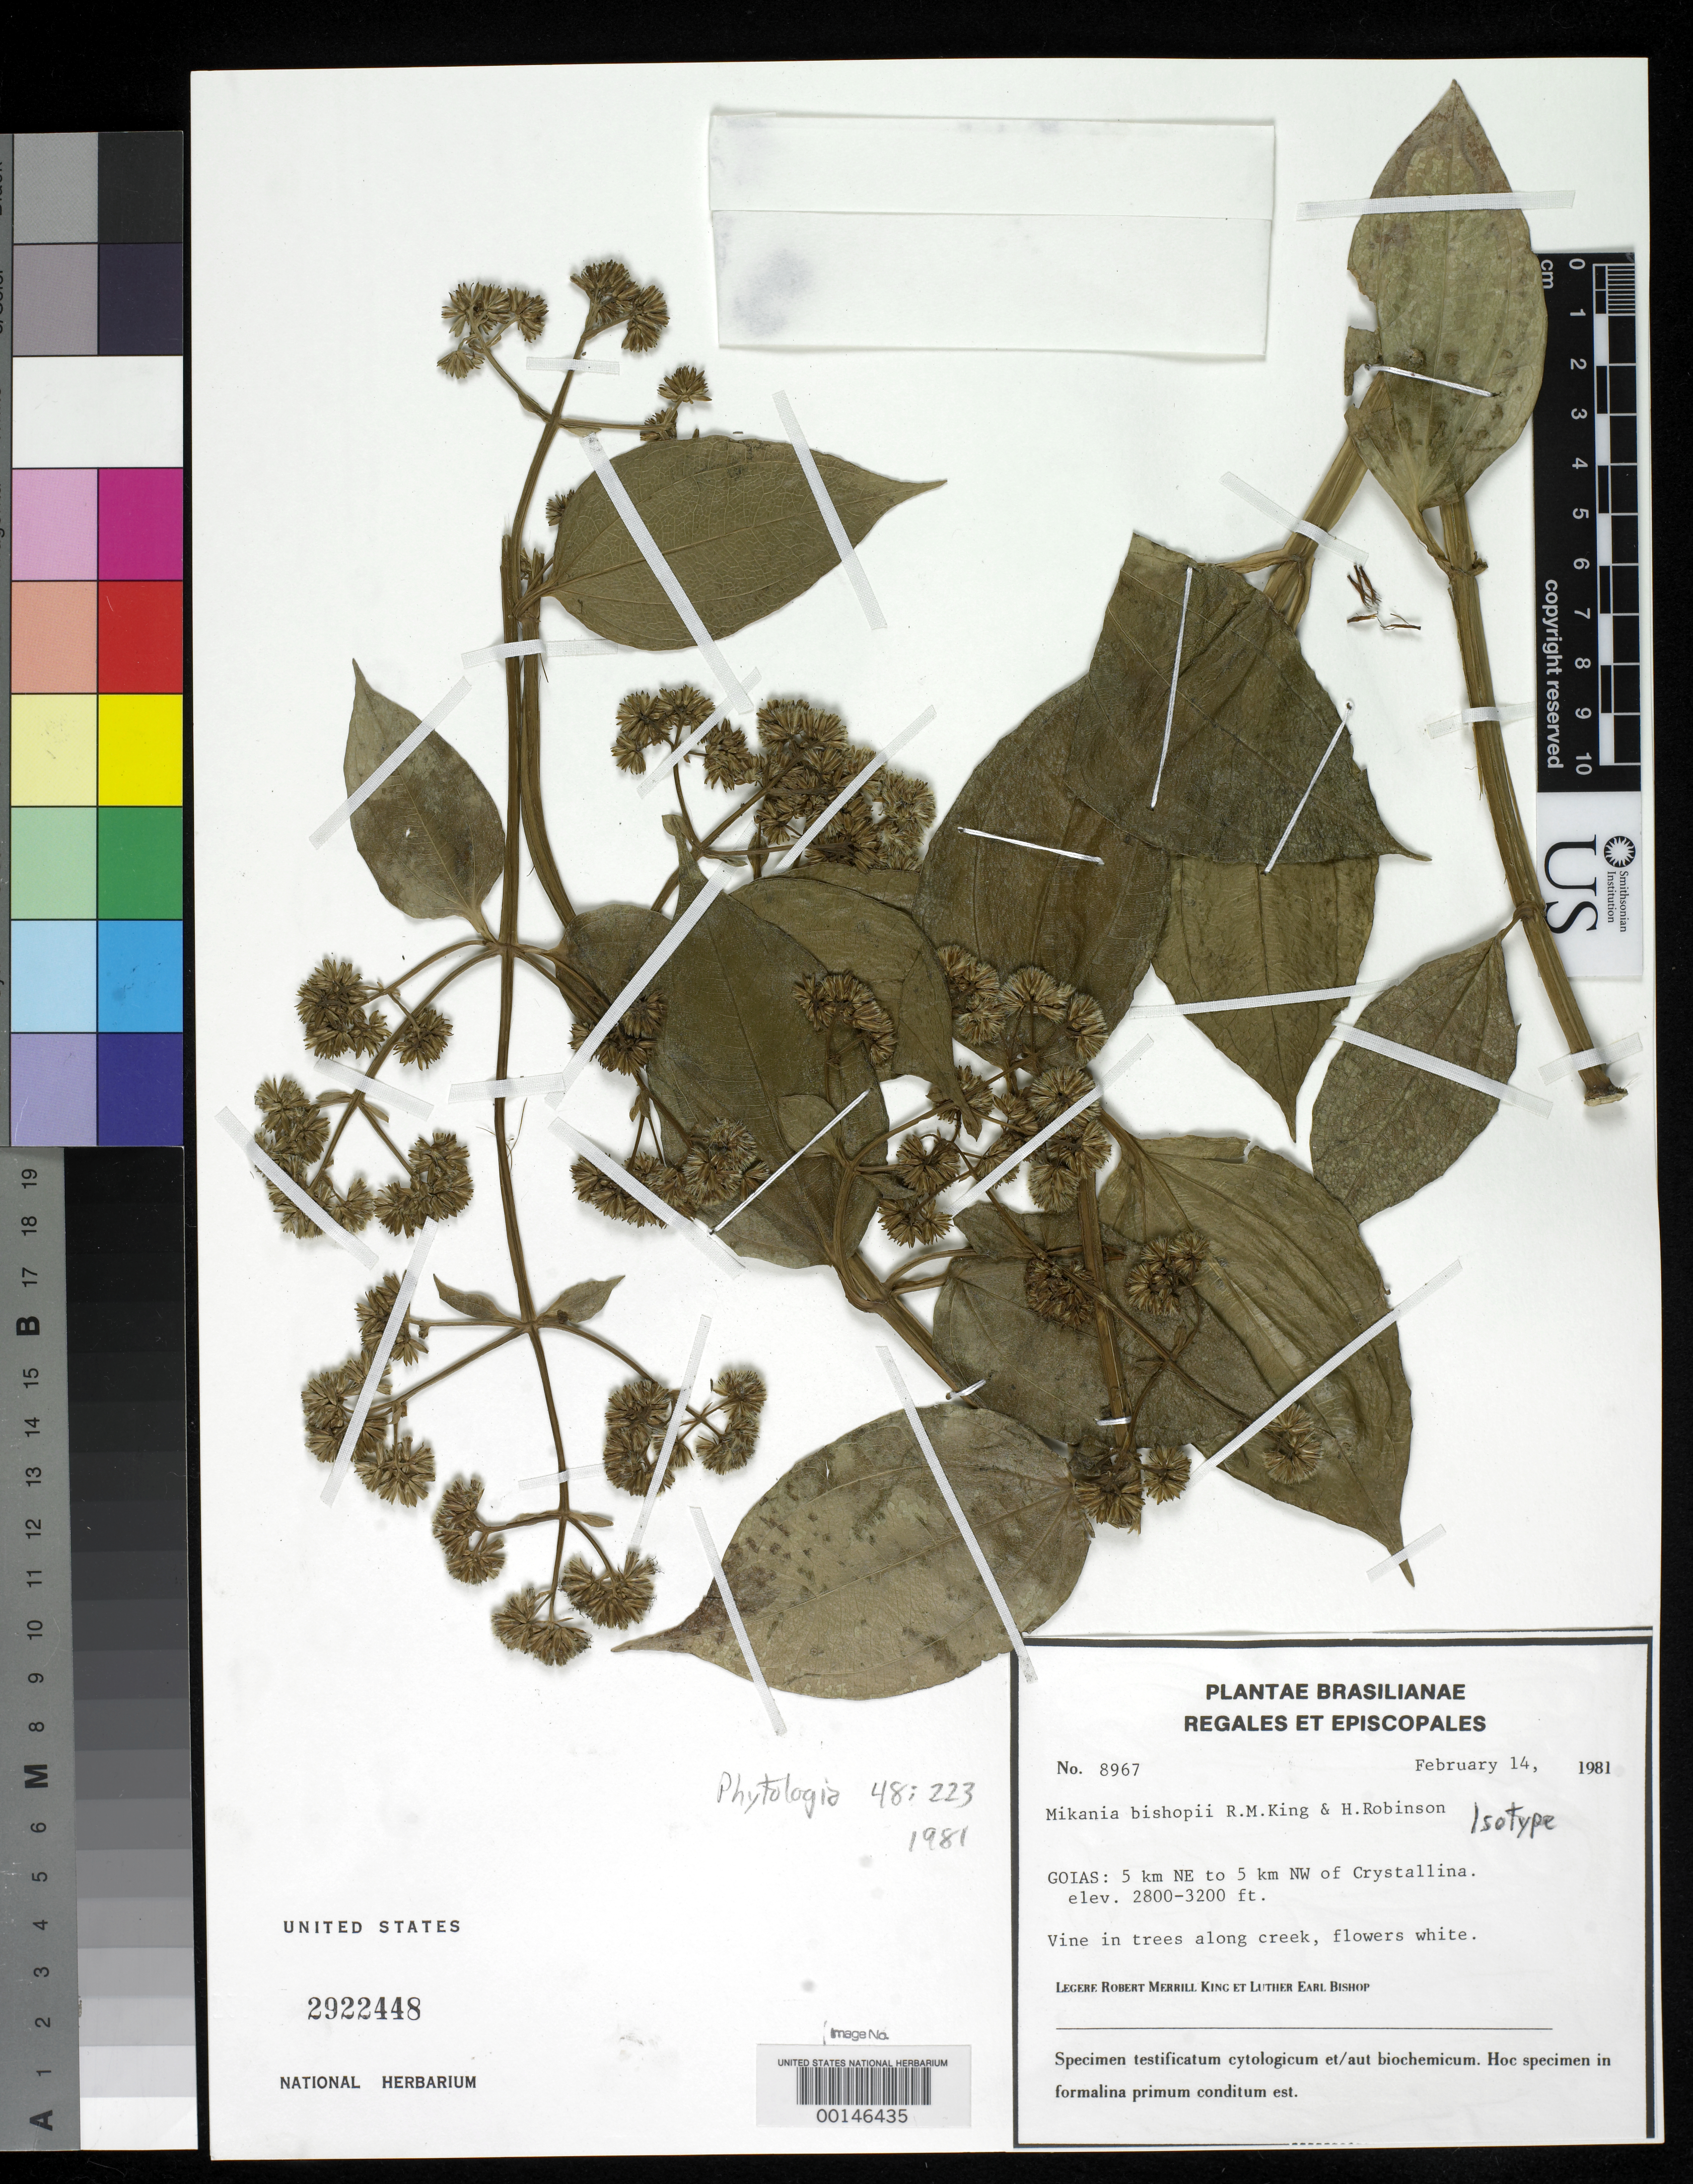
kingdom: Plantae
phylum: Tracheophyta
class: Magnoliopsida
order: Asterales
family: Asteraceae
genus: Mikania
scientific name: Mikania bishopii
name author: R.M. King & H. Rob.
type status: Isotype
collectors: R. M. King & L. E. Bishop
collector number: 8967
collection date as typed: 14 Feb 1981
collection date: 1981-02-14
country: Brazil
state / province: Goiás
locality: Near Crystallina; alt 2800 - 3200 ft.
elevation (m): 853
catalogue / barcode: US 2922448